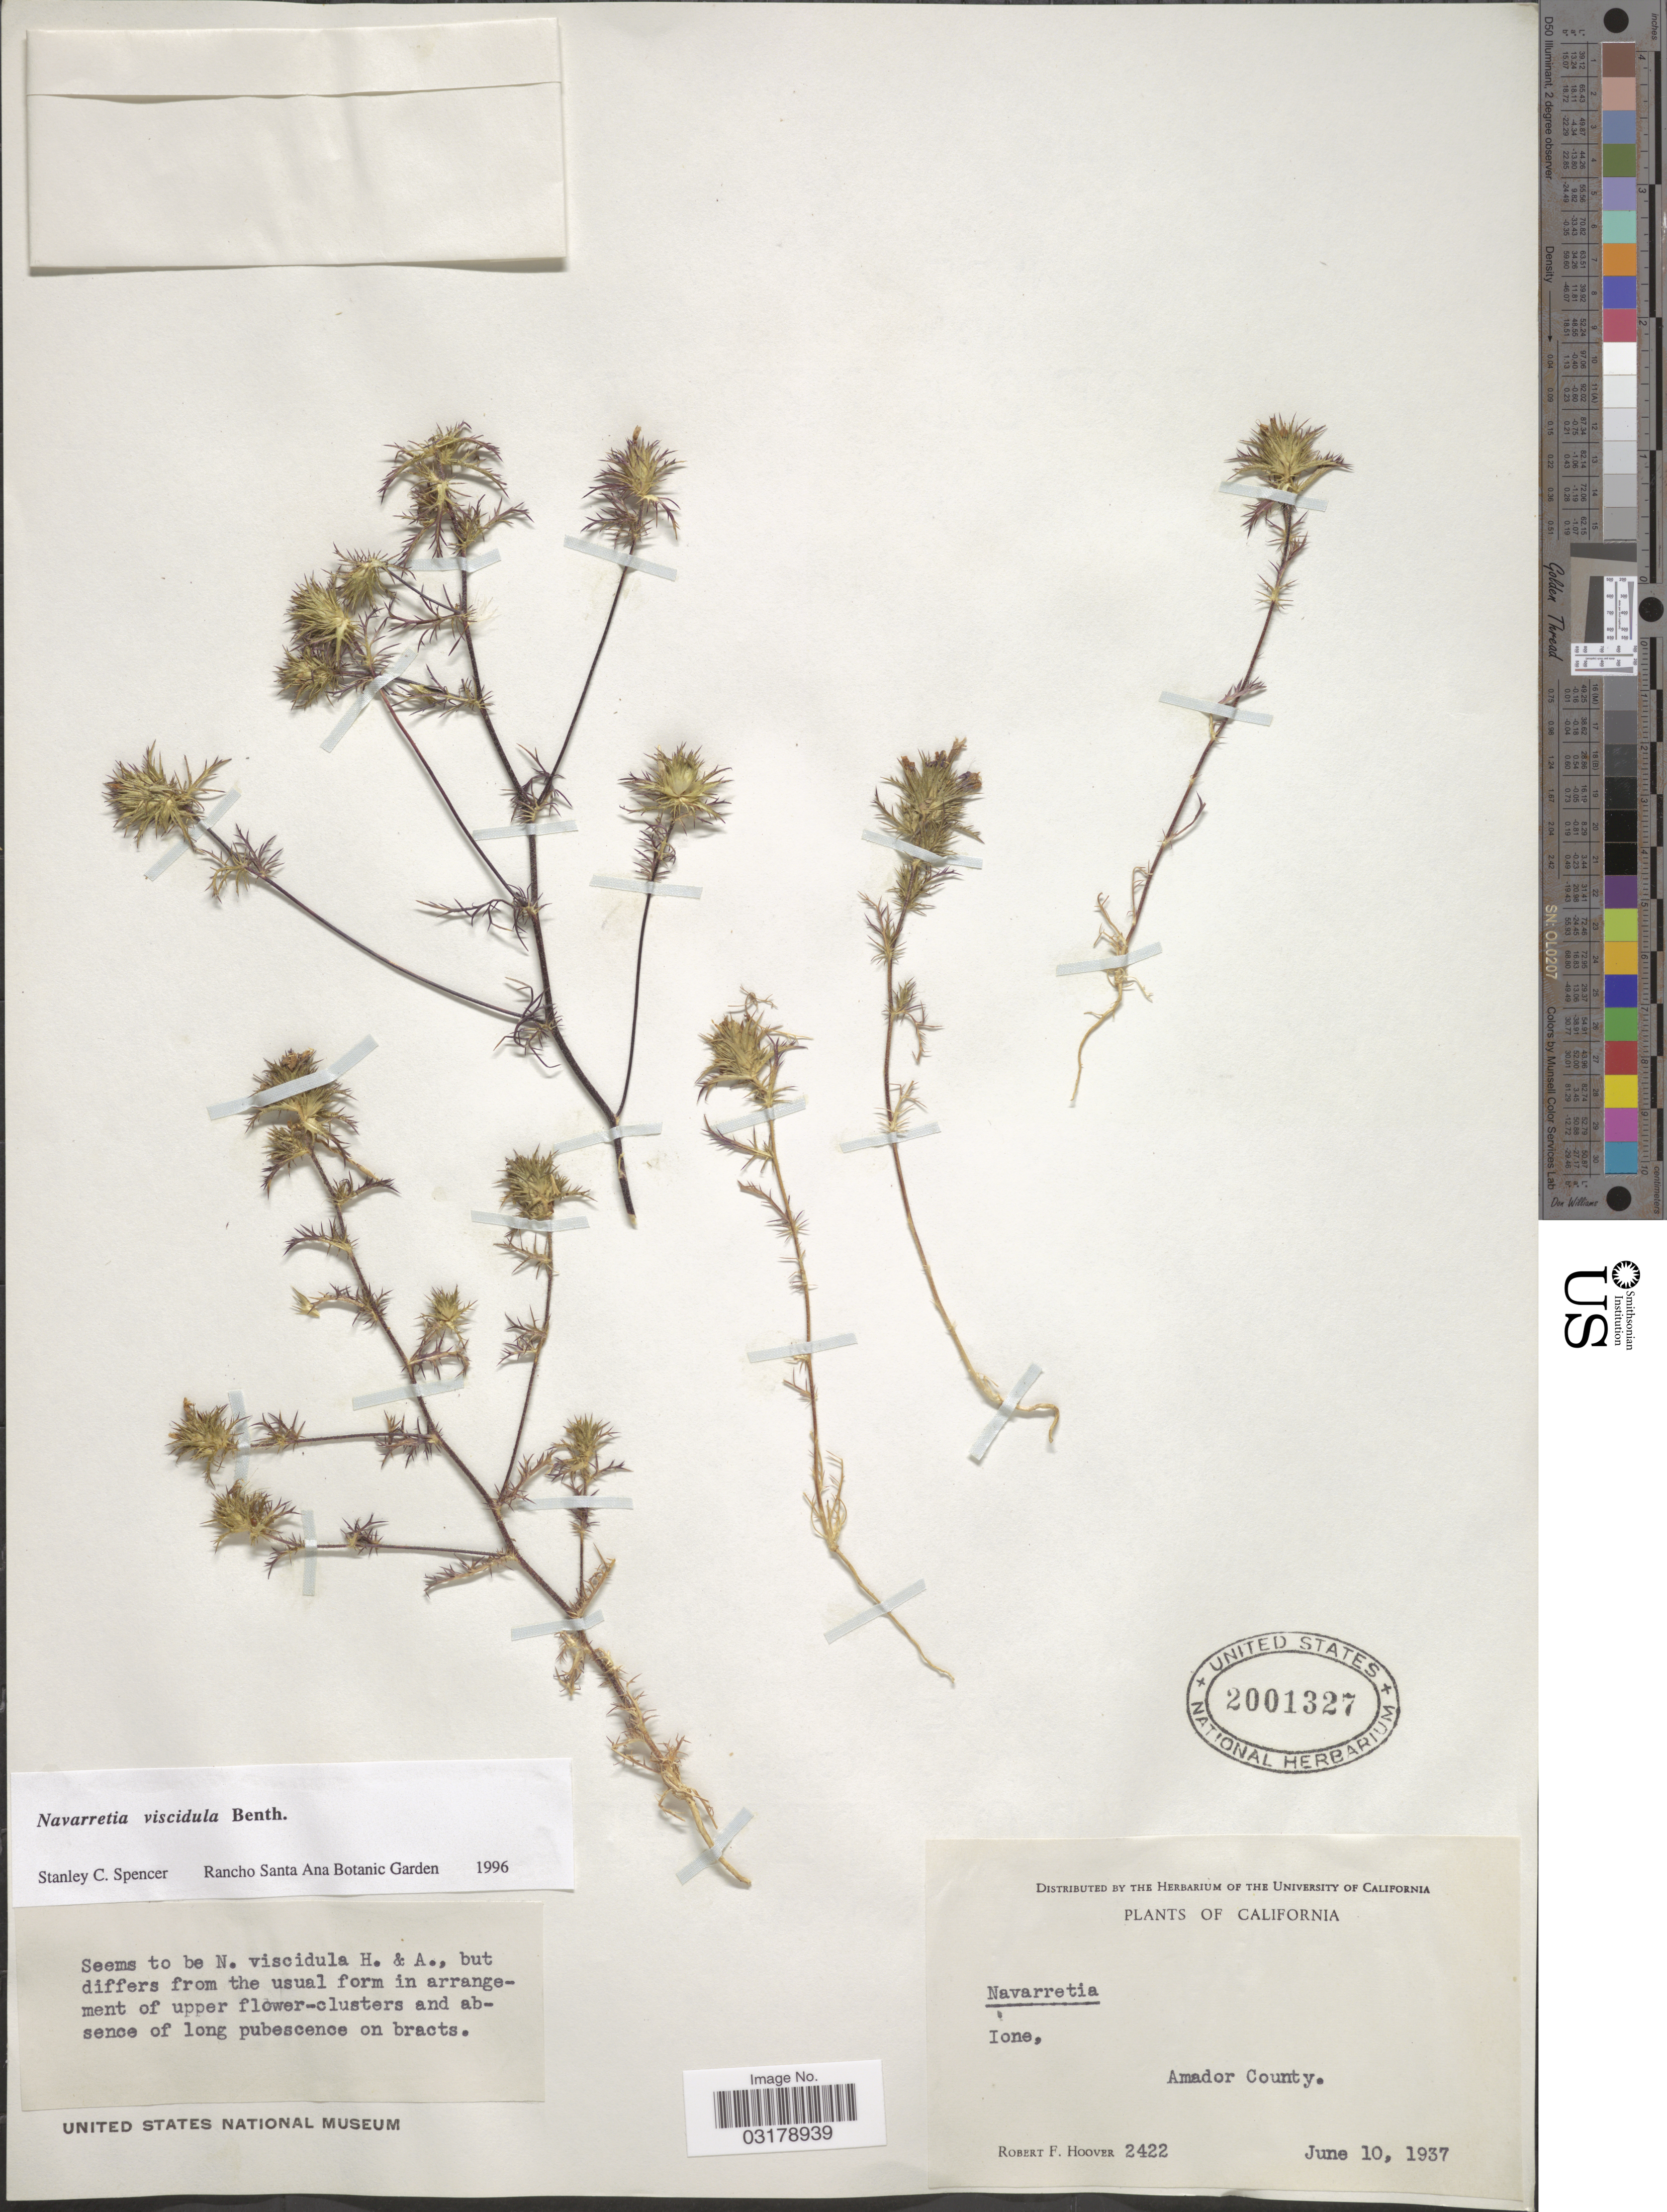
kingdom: Plantae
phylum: Tracheophyta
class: Magnoliopsida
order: Ericales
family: Polemoniaceae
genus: Navarretia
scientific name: Navarretia viscidula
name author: Benth.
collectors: R. F. Hoover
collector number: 2422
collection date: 1937-06-10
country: United States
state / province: California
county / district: Amador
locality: Ione. Amador County.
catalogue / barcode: US 2001327